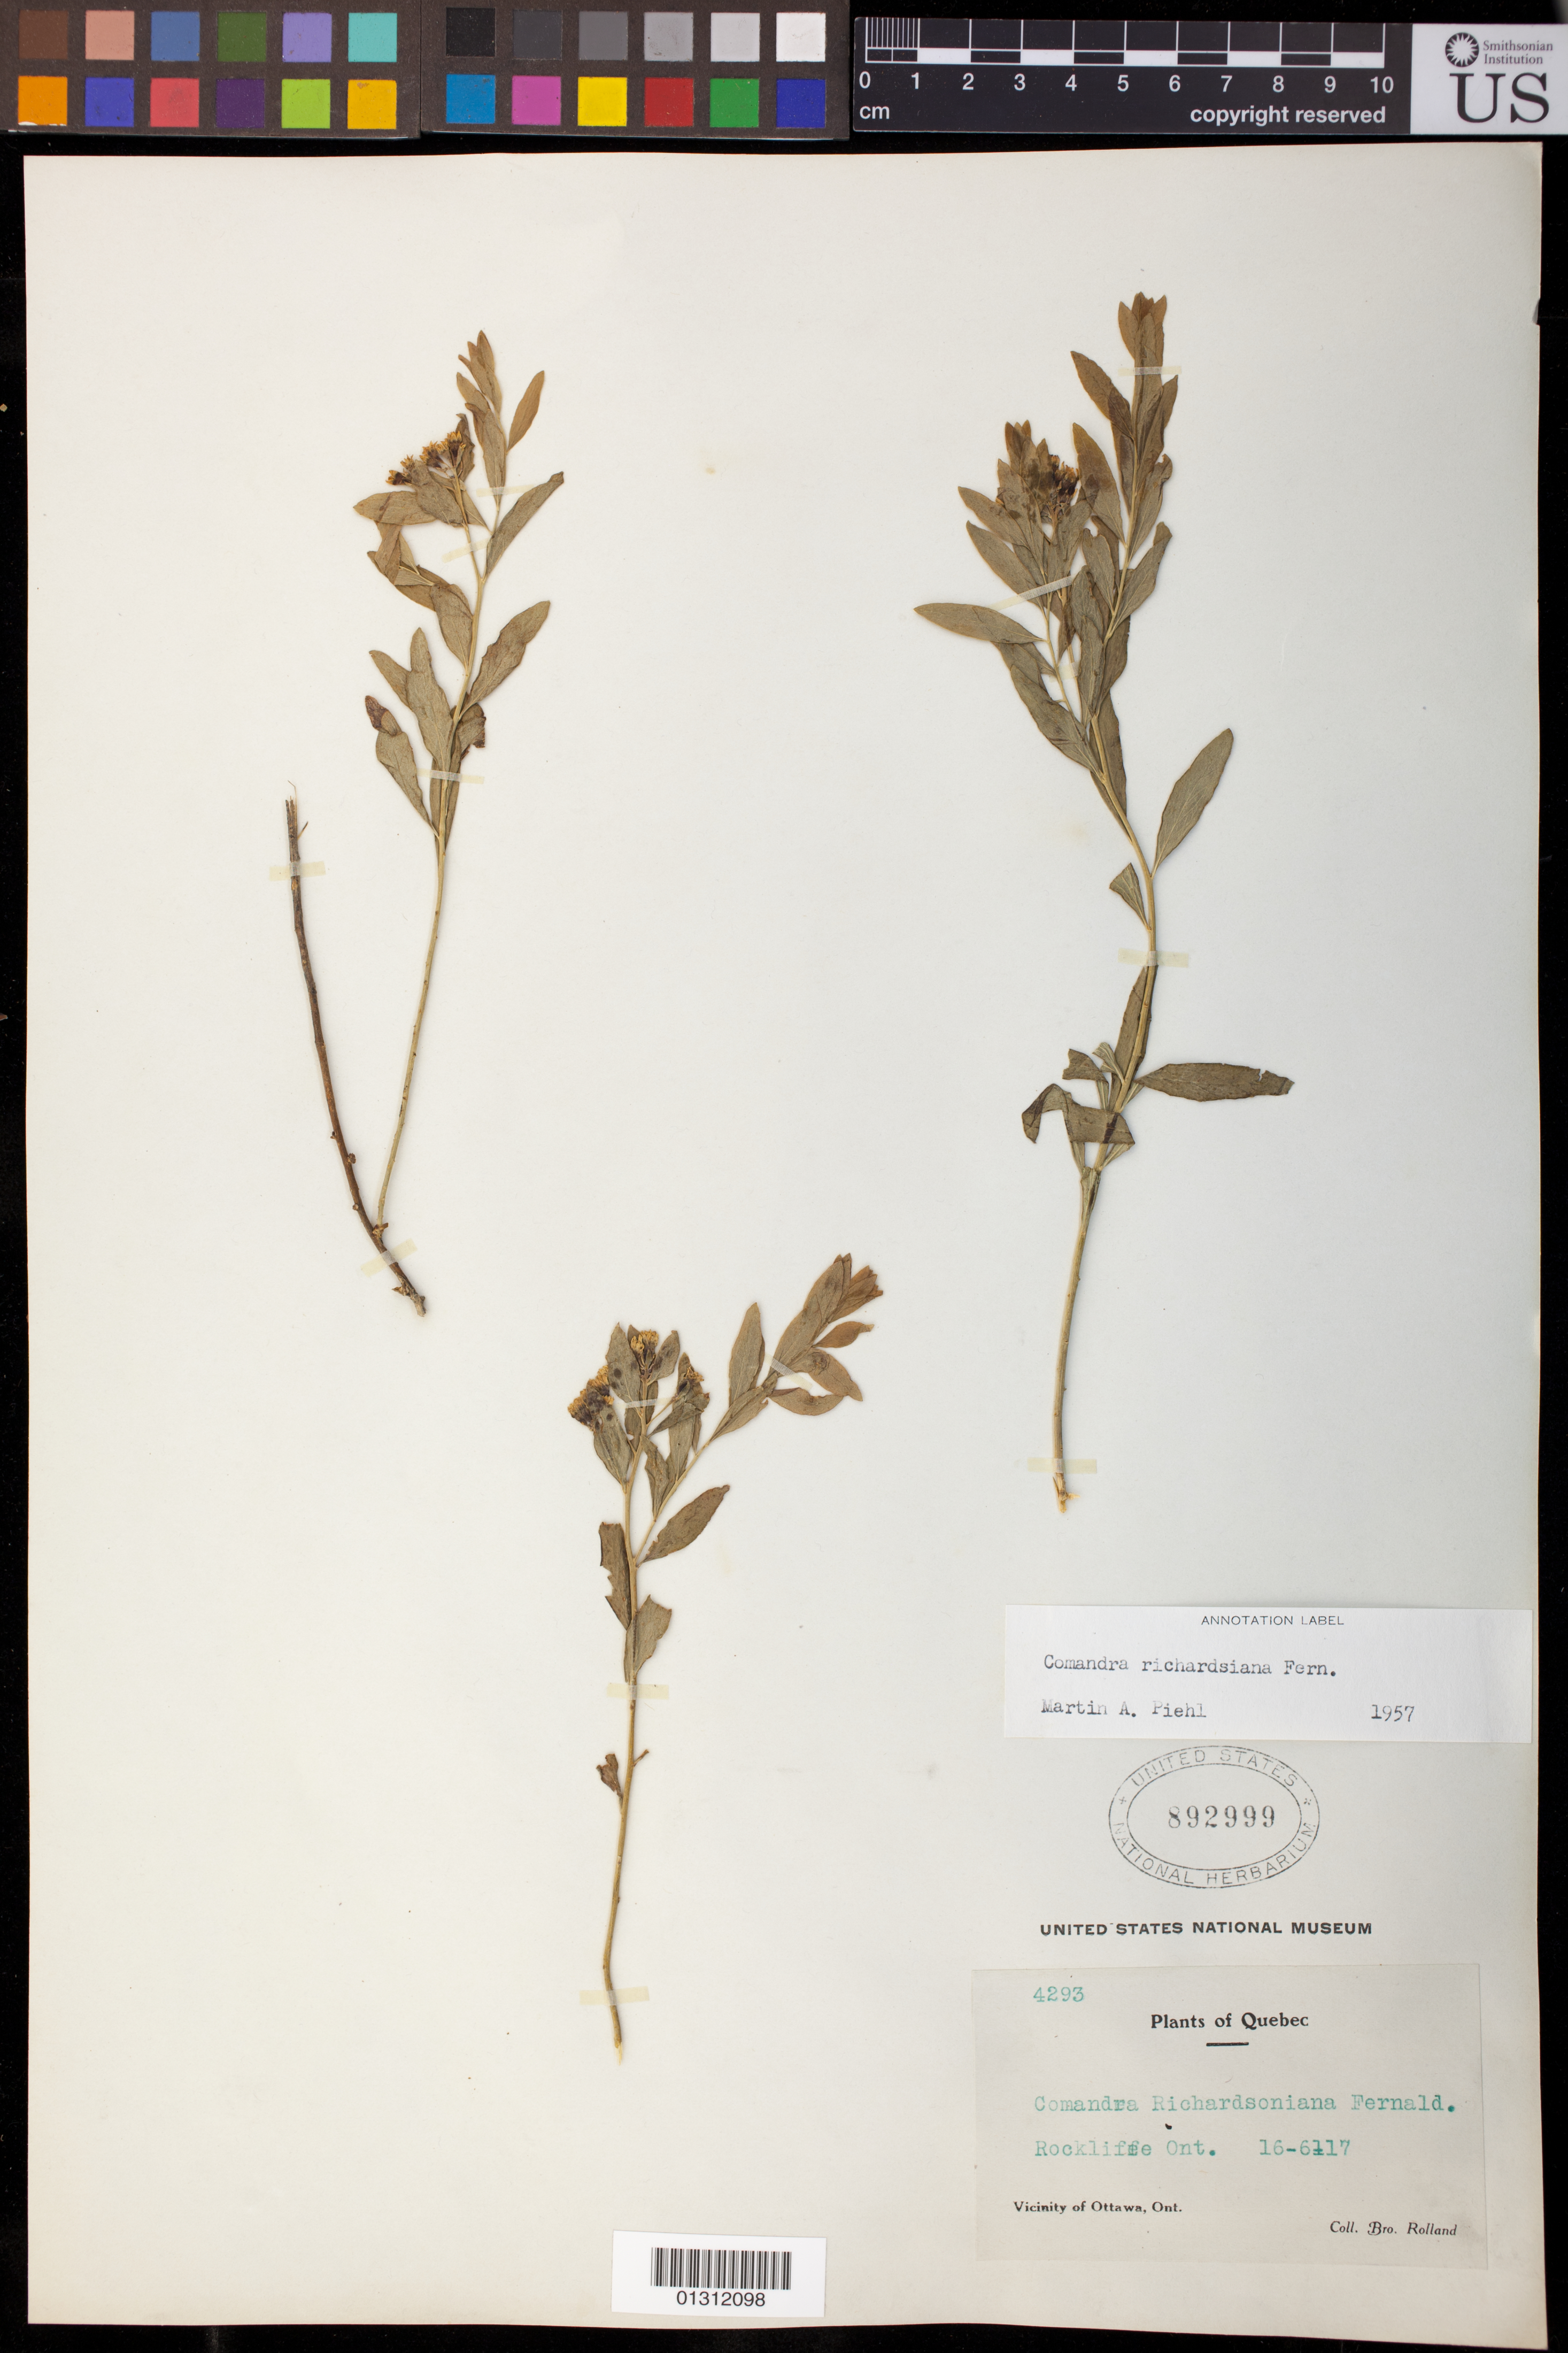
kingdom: Plantae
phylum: Tracheophyta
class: Magnoliopsida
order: Santalales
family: Comandraceae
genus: Comandra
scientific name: Comandra richardsiana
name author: Fernald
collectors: B. Rolland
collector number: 4293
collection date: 1917-06-16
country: Canada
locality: Rockliffe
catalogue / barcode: US 892999